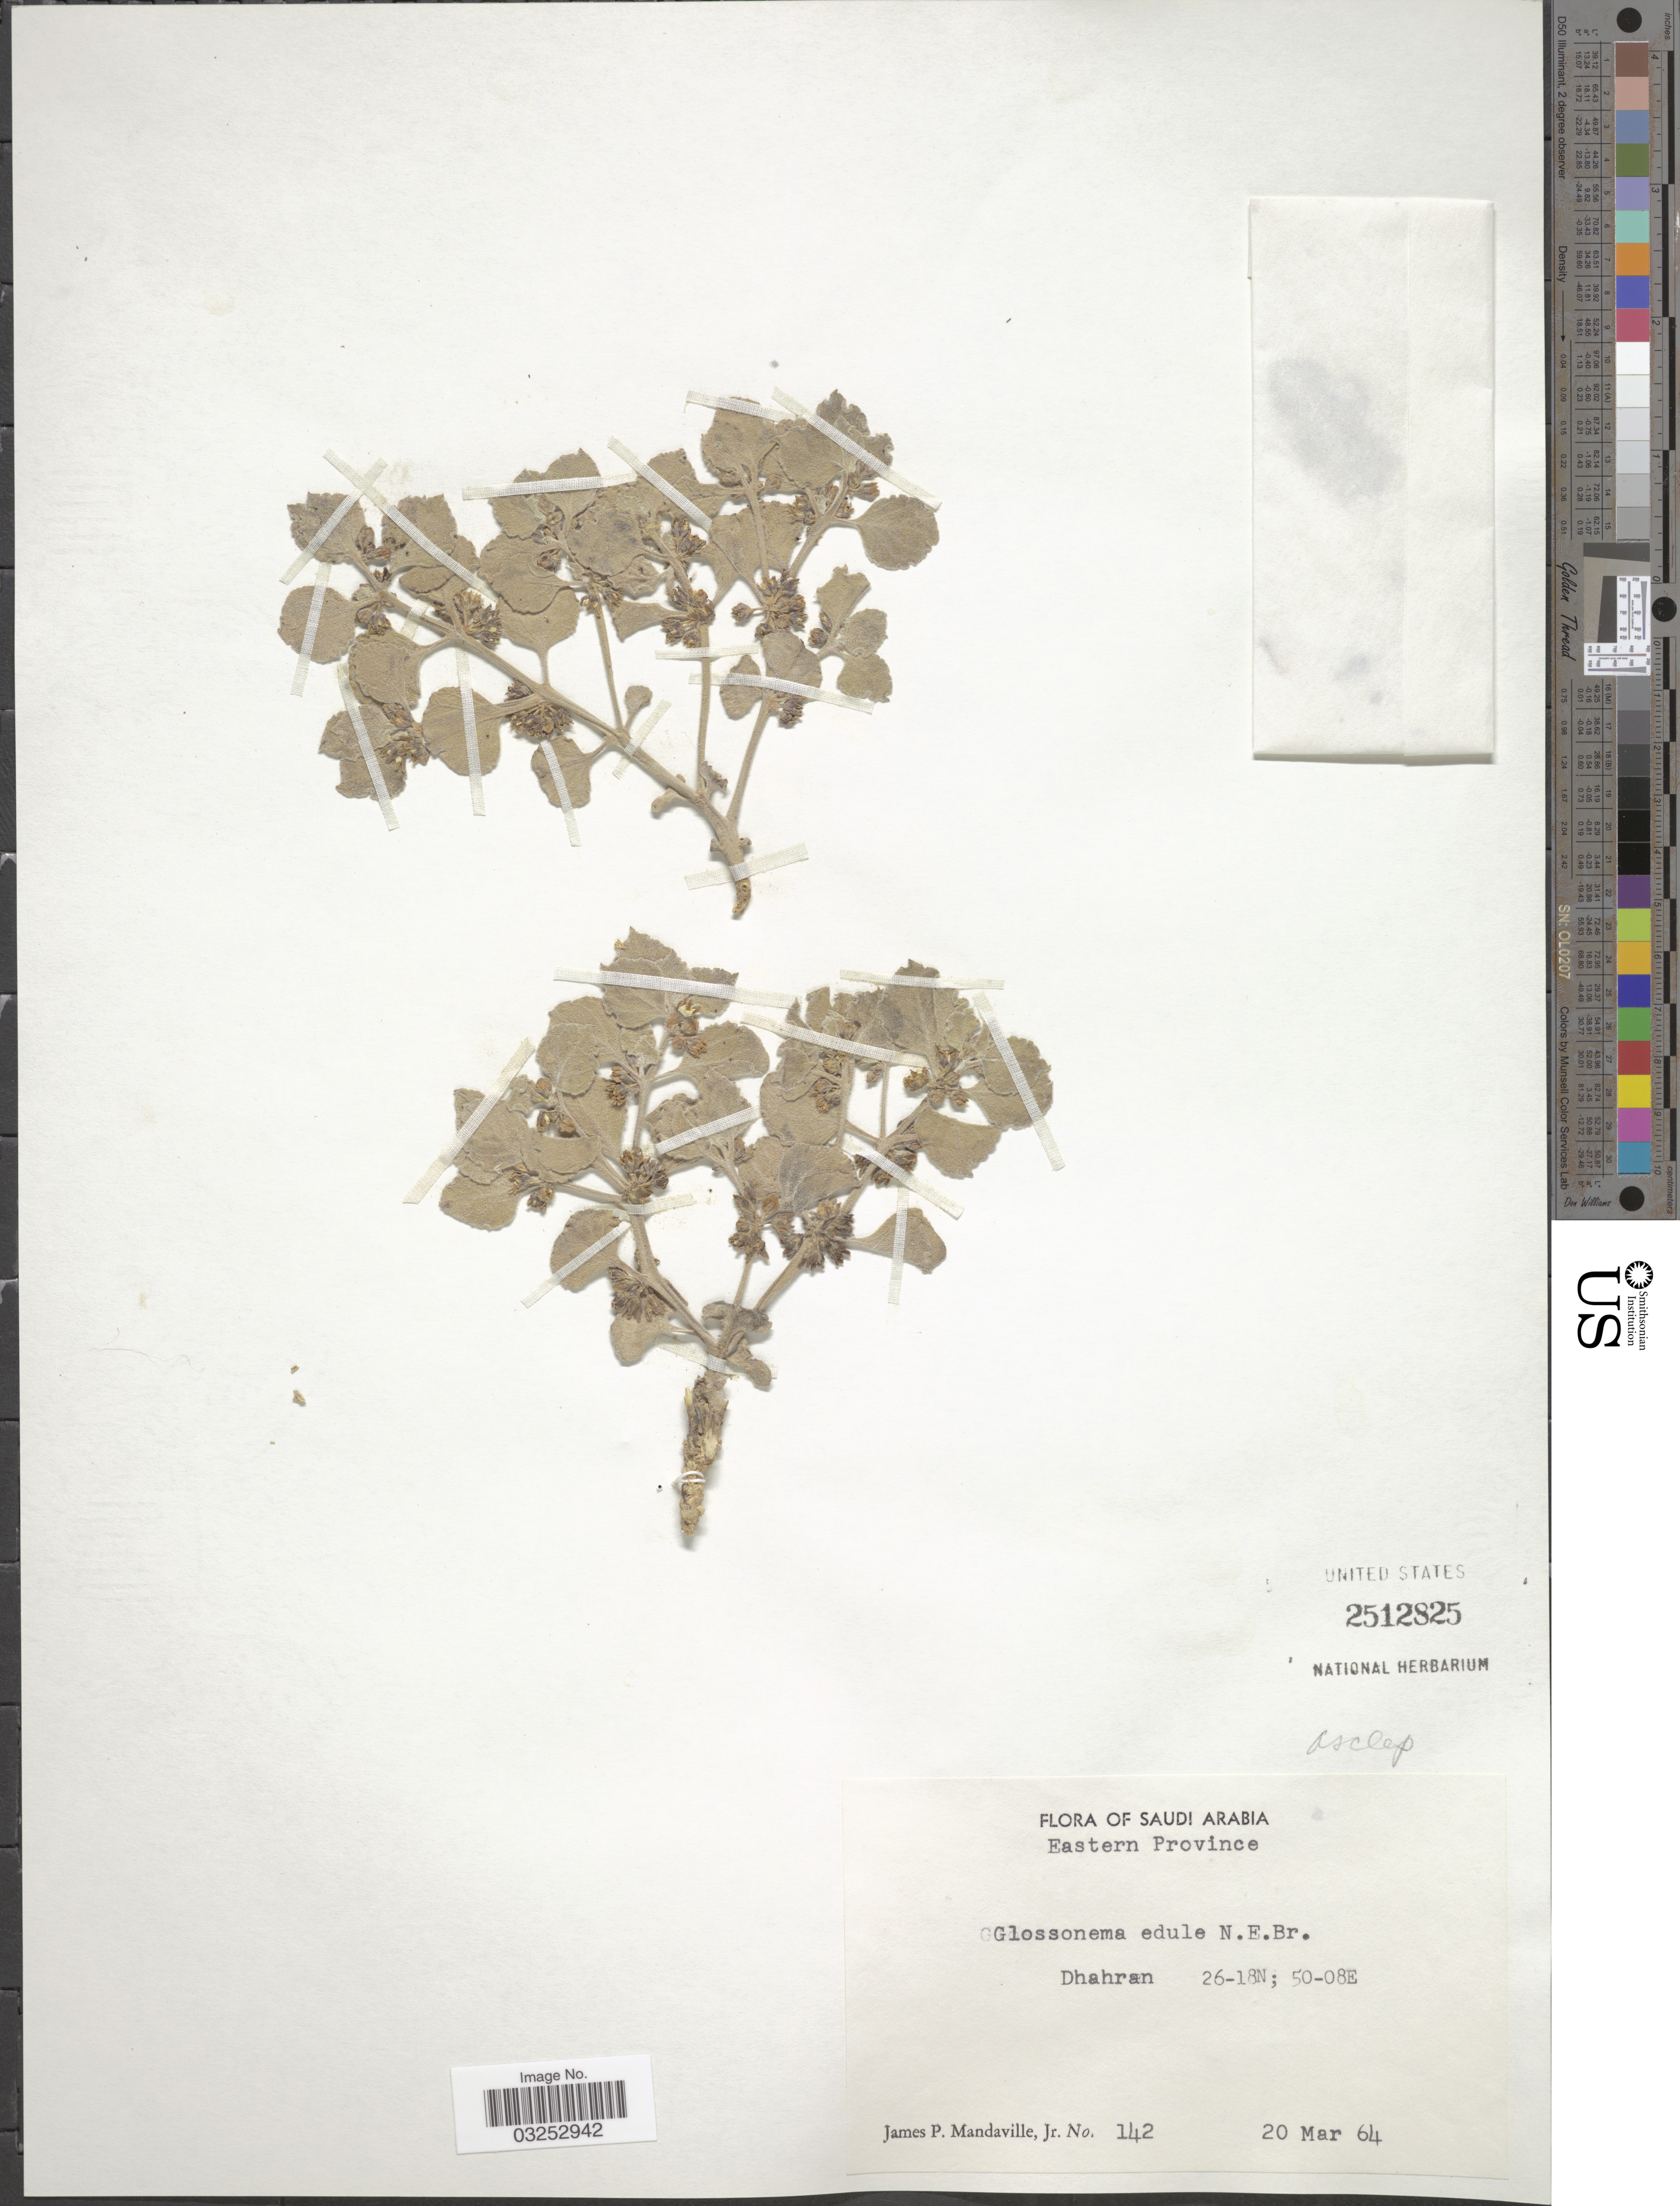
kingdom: Plantae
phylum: Tracheophyta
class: Magnoliopsida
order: Gentianales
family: Apocynaceae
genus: Glossonema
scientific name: Glossonema edule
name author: N.E. Br.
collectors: J. Mandaville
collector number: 142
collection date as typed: Transcribed d/m/y: 20/3/64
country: Saudi Arabia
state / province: Ash Sharqiyah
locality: Eastern Province, Dhahran.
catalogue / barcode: US 2512825